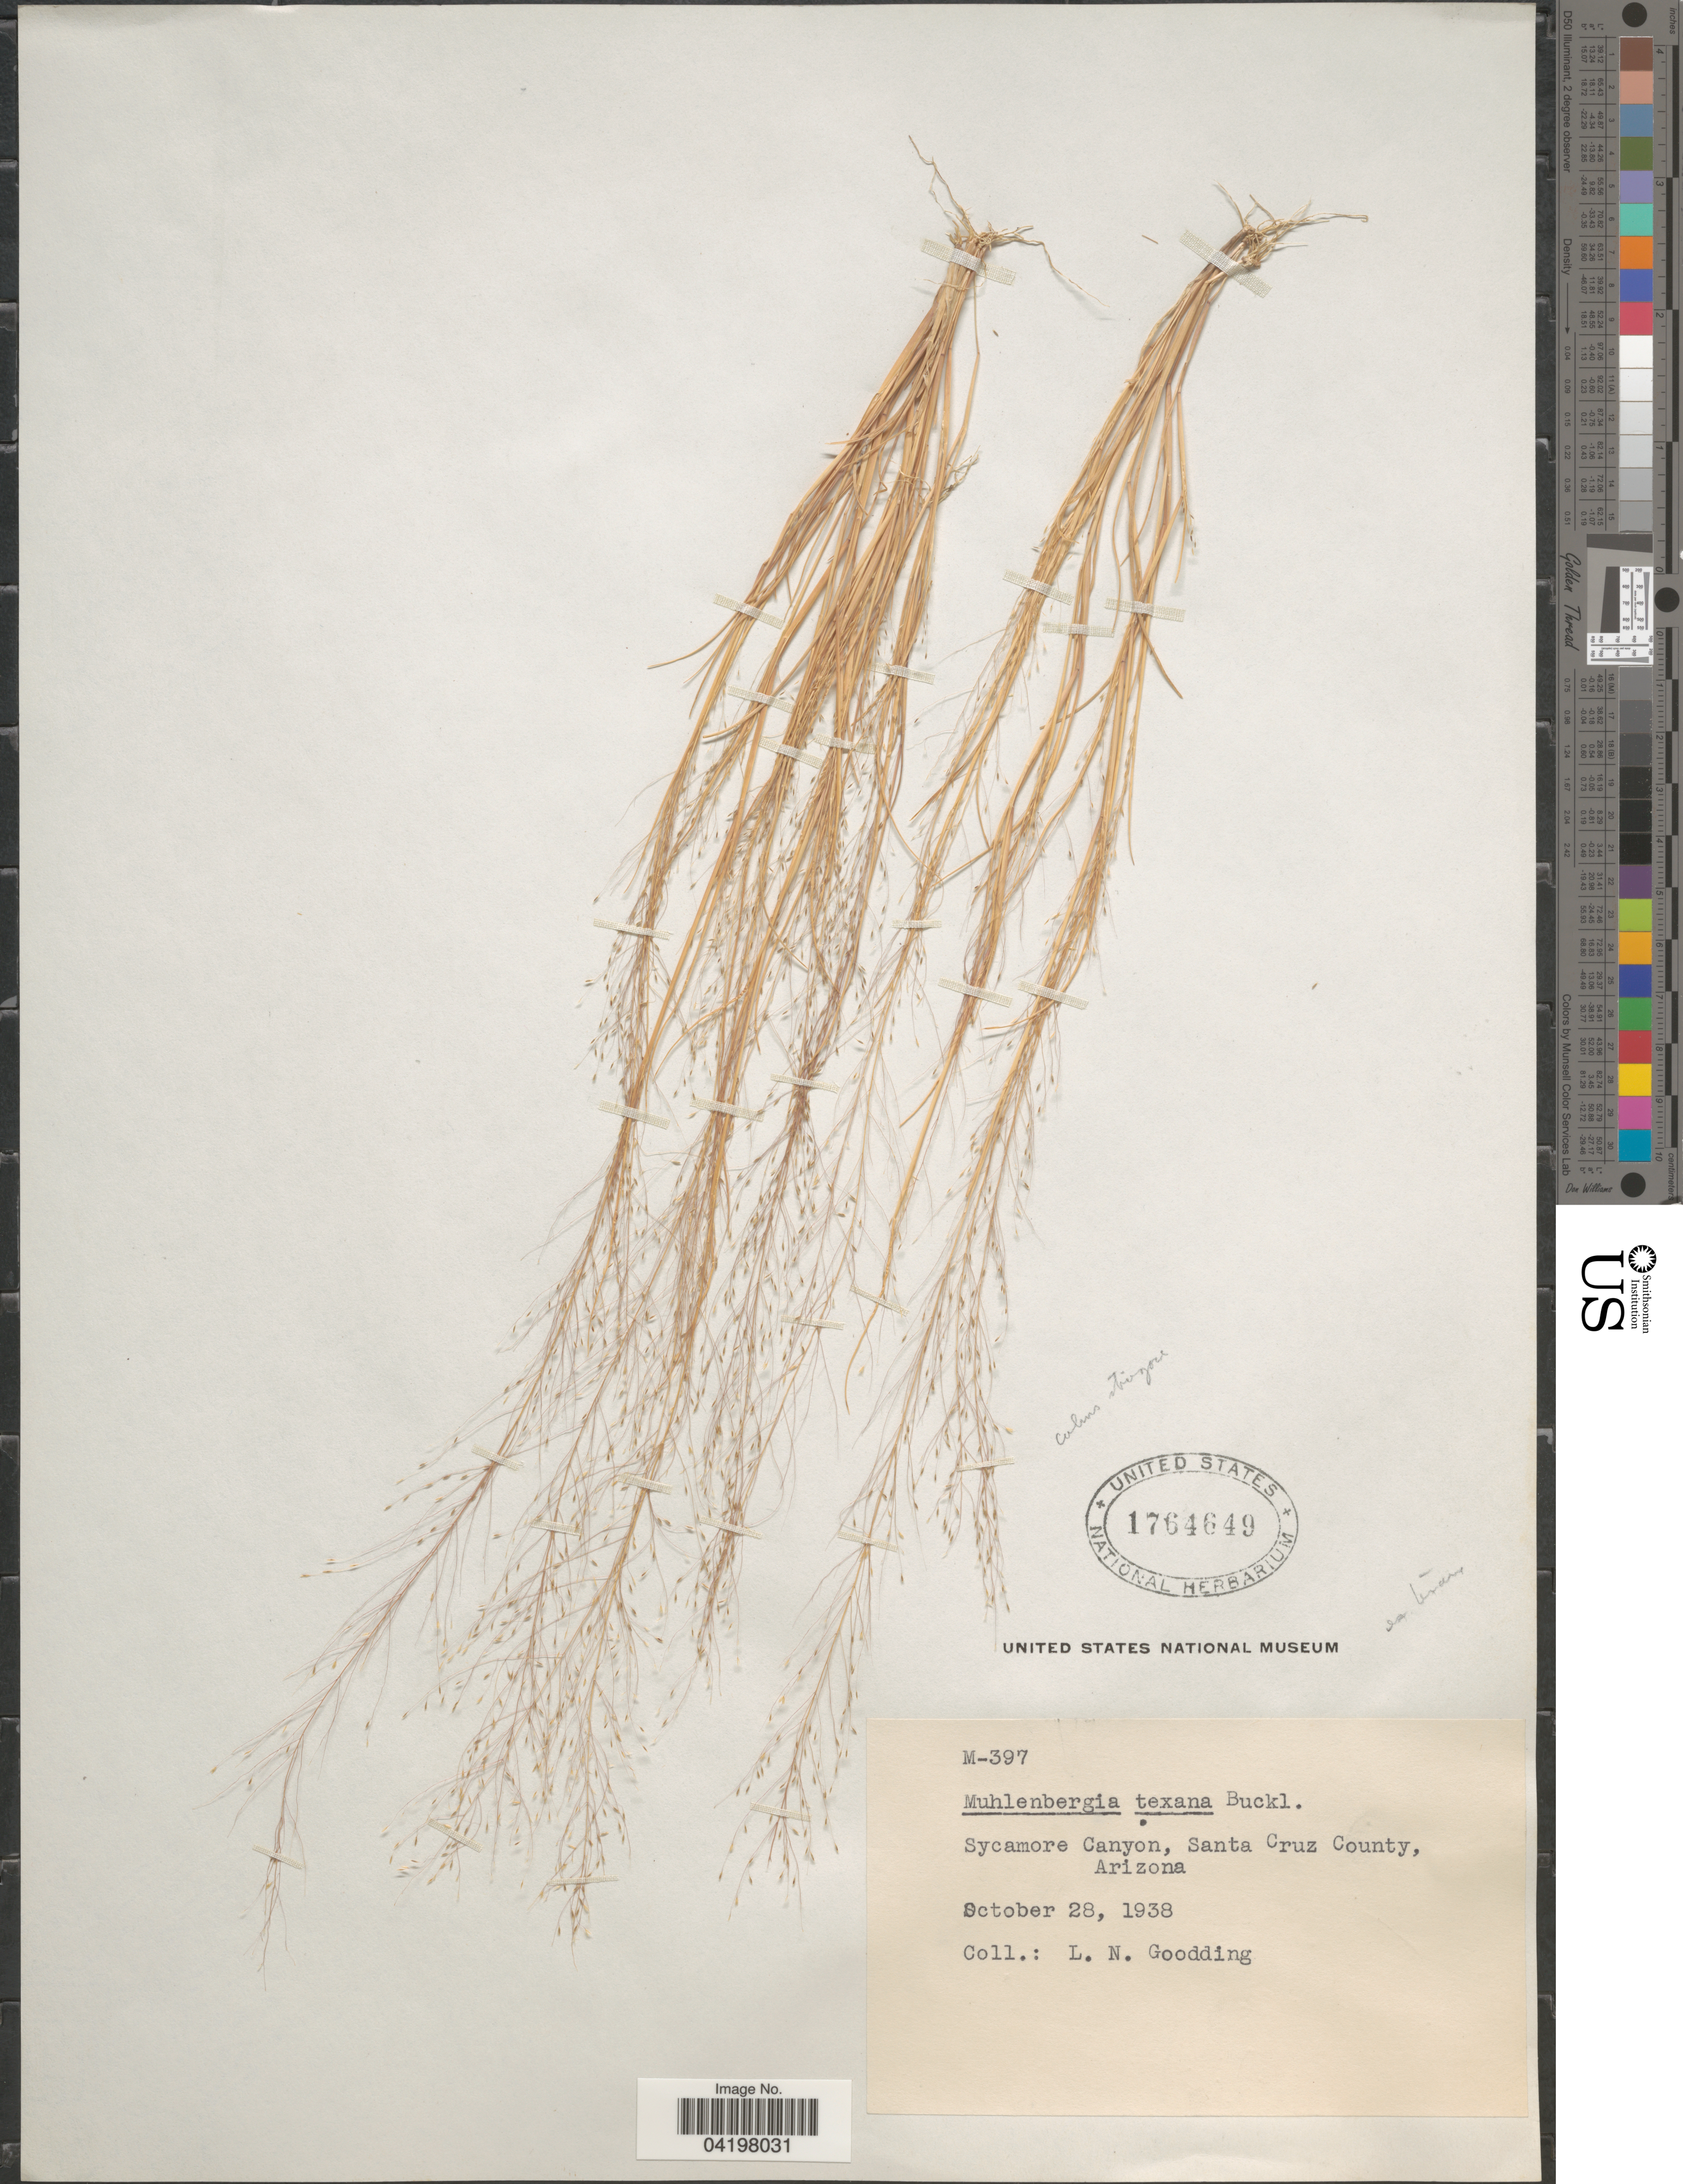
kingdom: Plantae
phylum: Tracheophyta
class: Liliopsida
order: Poales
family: Poaceae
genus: Muhlenbergia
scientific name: Muhlenbergia texana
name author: Buckley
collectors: L. N. Goodding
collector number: M-397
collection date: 1938-10-28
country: United States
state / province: Arizona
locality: Sycamore Canyon, Santa Cruz County.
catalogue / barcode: US 1764649